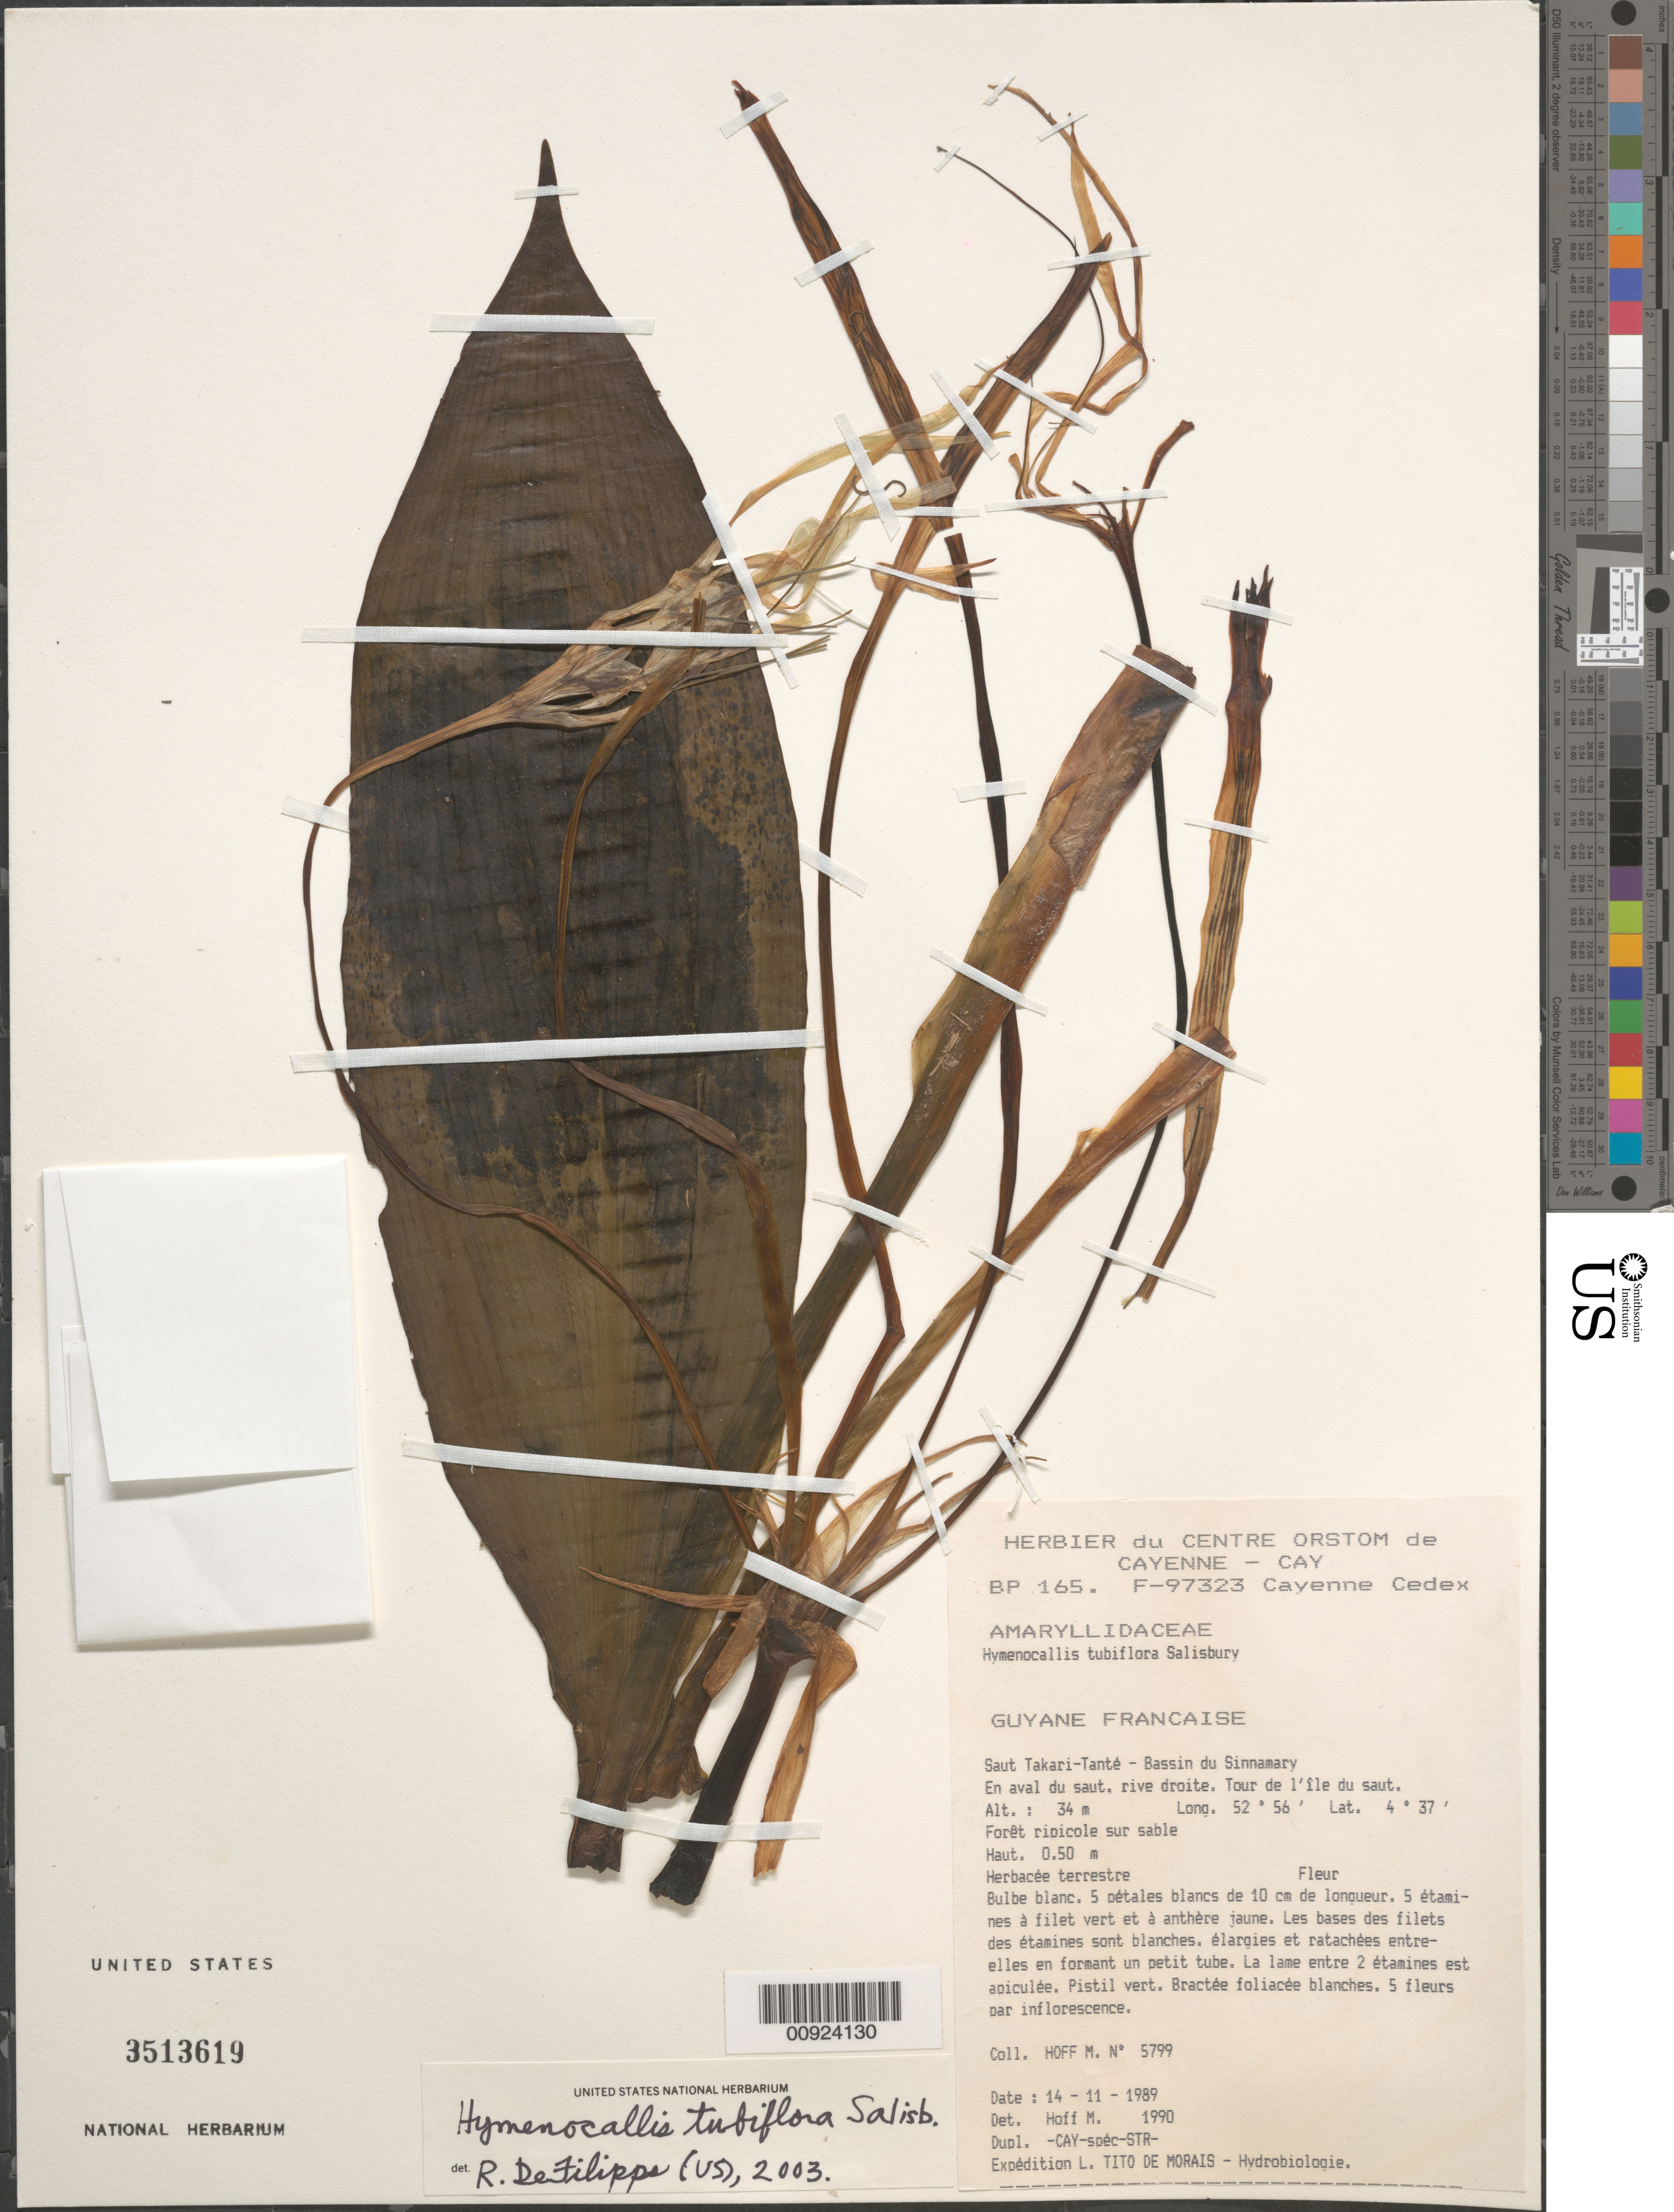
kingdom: Plantae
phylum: Tracheophyta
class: Liliopsida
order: Asparagales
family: Amaryllidaceae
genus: Hymenocallis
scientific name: Hymenocallis tubiflora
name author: Salisb.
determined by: DeFilipps, R. A.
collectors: M. Hoff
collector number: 5799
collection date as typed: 14-Nov-89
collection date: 1989-11-14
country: French Guiana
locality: Saut Takari-Tanté, Bassin du Sinnamary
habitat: Riparian forest, on sand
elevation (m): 34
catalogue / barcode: US 3513619